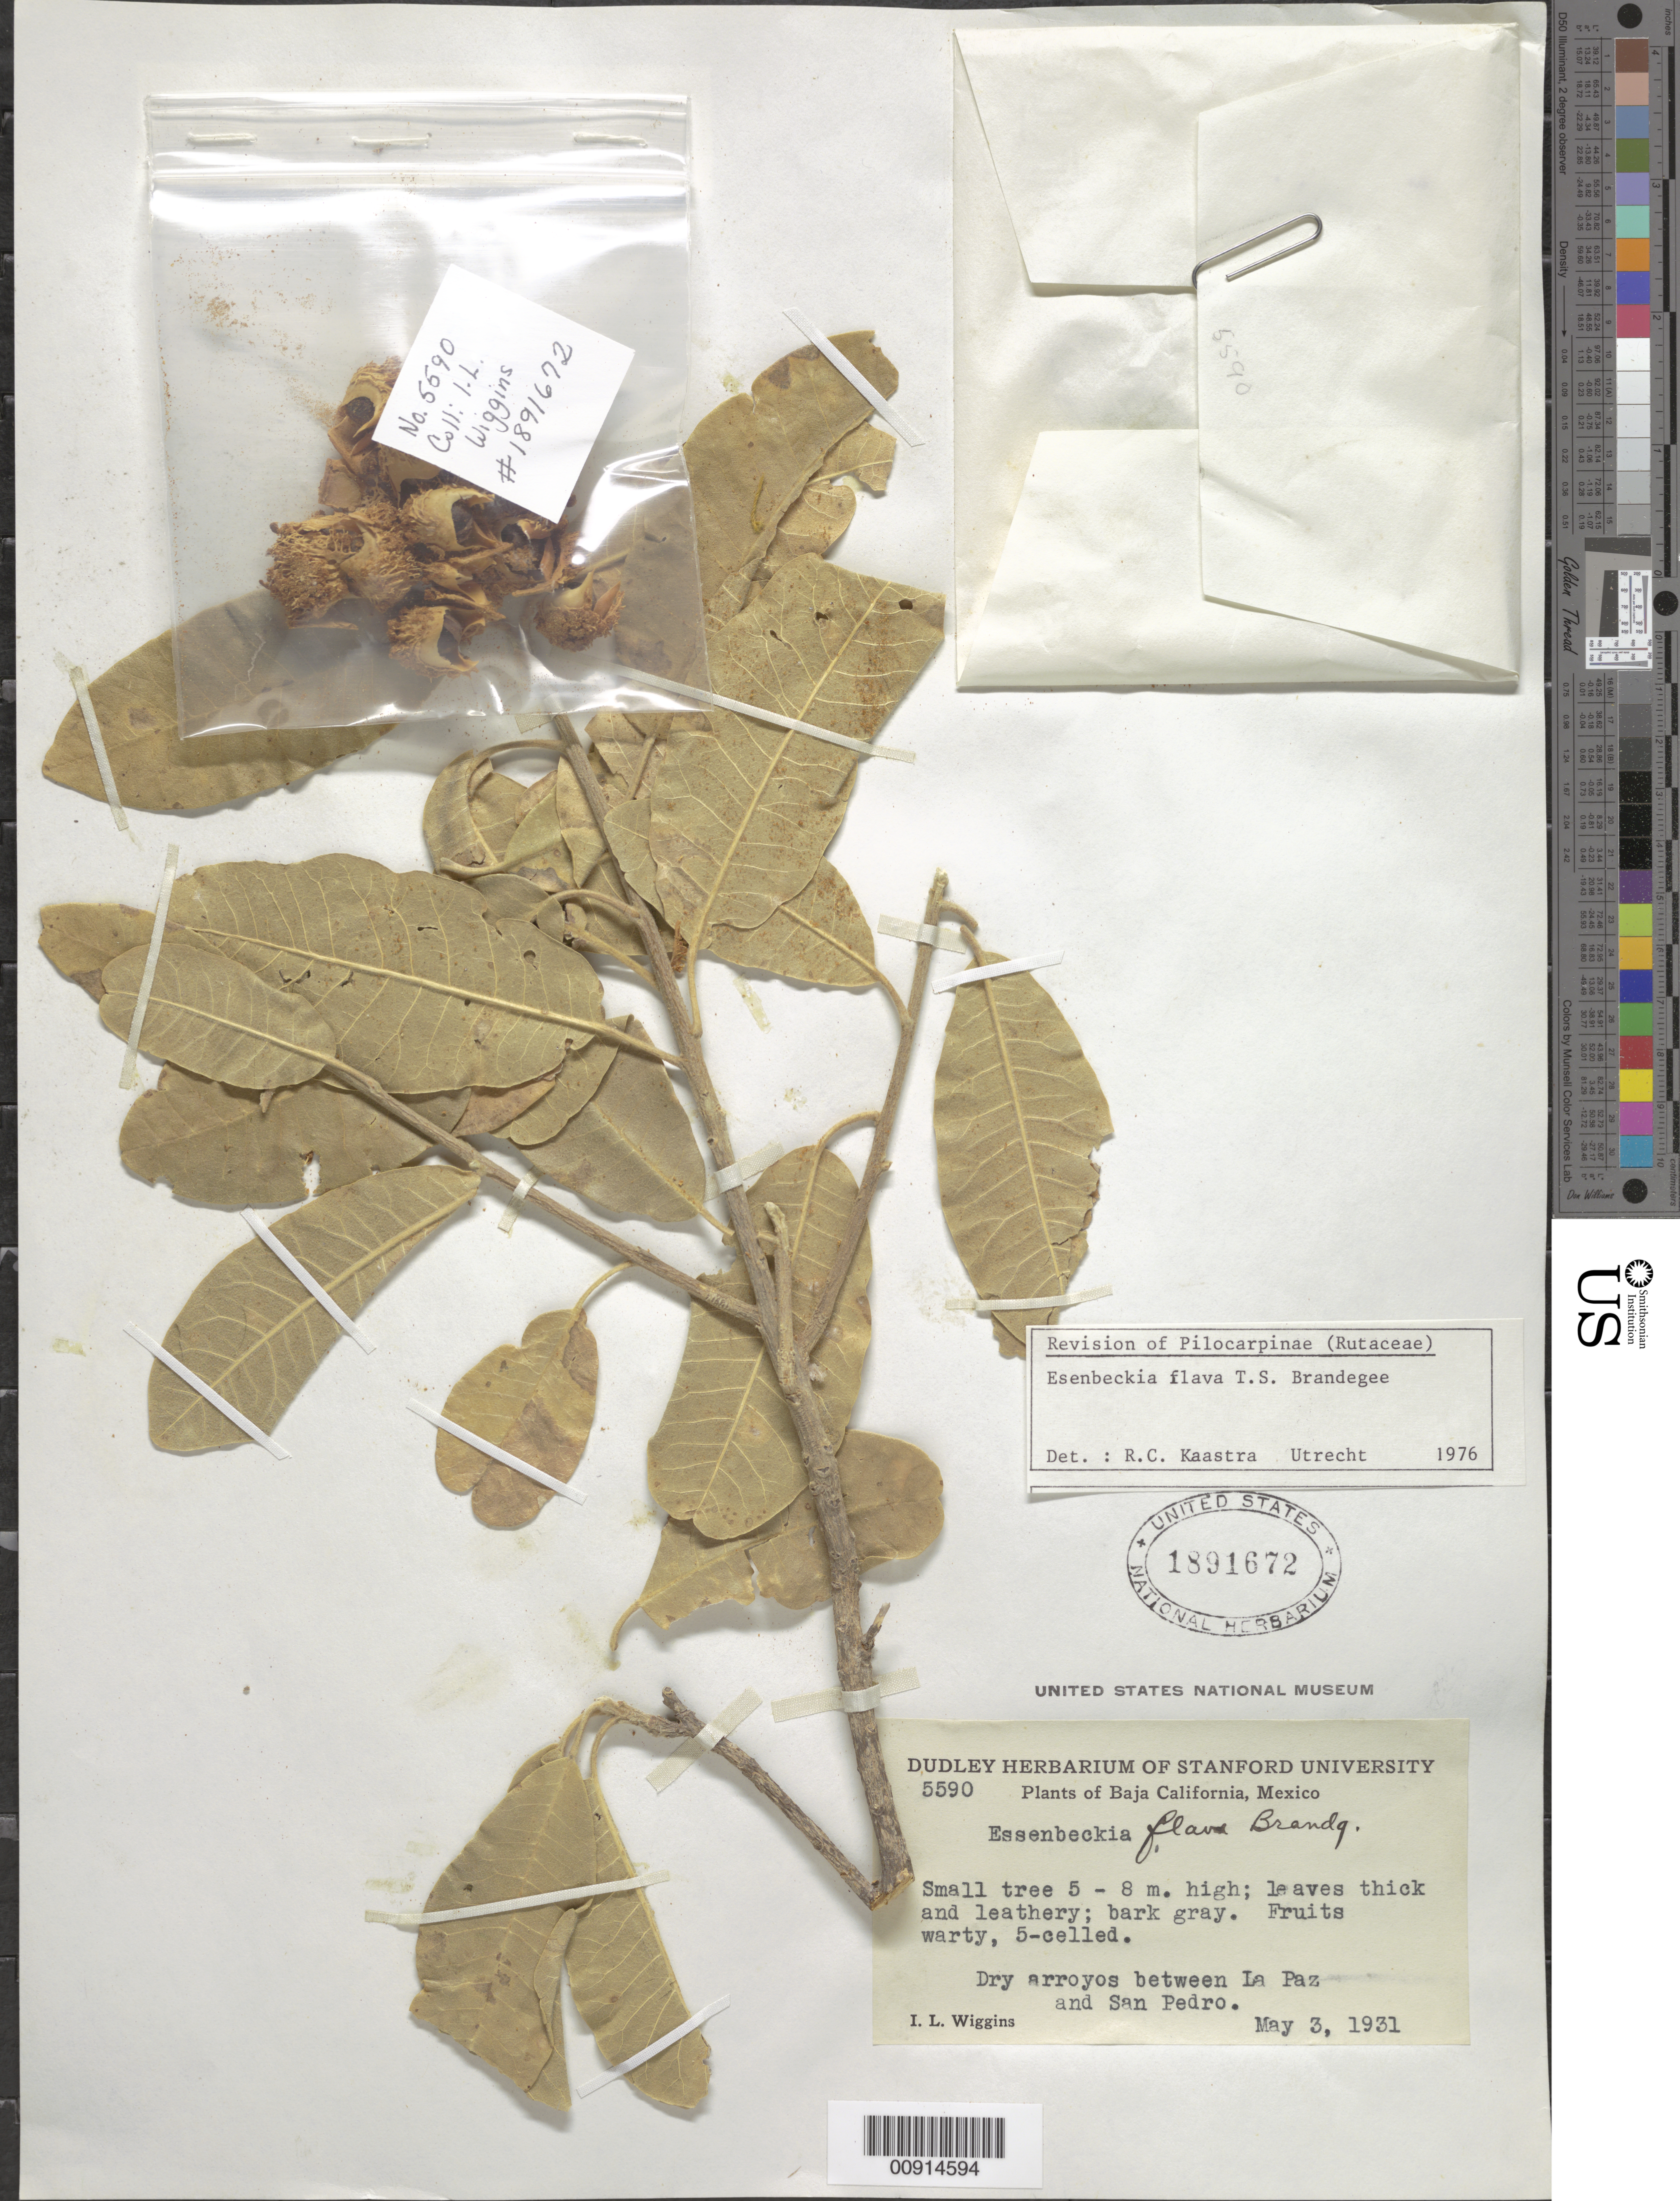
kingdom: Plantae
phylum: Tracheophyta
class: Magnoliopsida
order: Sapindales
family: Rutaceae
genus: Esenbeckia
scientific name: Esenbeckia flava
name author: Brandegee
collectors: I. L. Wiggins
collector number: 5590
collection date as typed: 03 May 1931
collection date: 1931-05-03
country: Mexico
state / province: Baja California Sur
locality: Dry arroyos between La Paz and San Pedro. Baja California.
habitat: Dry arroyos.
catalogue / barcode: US 1891672